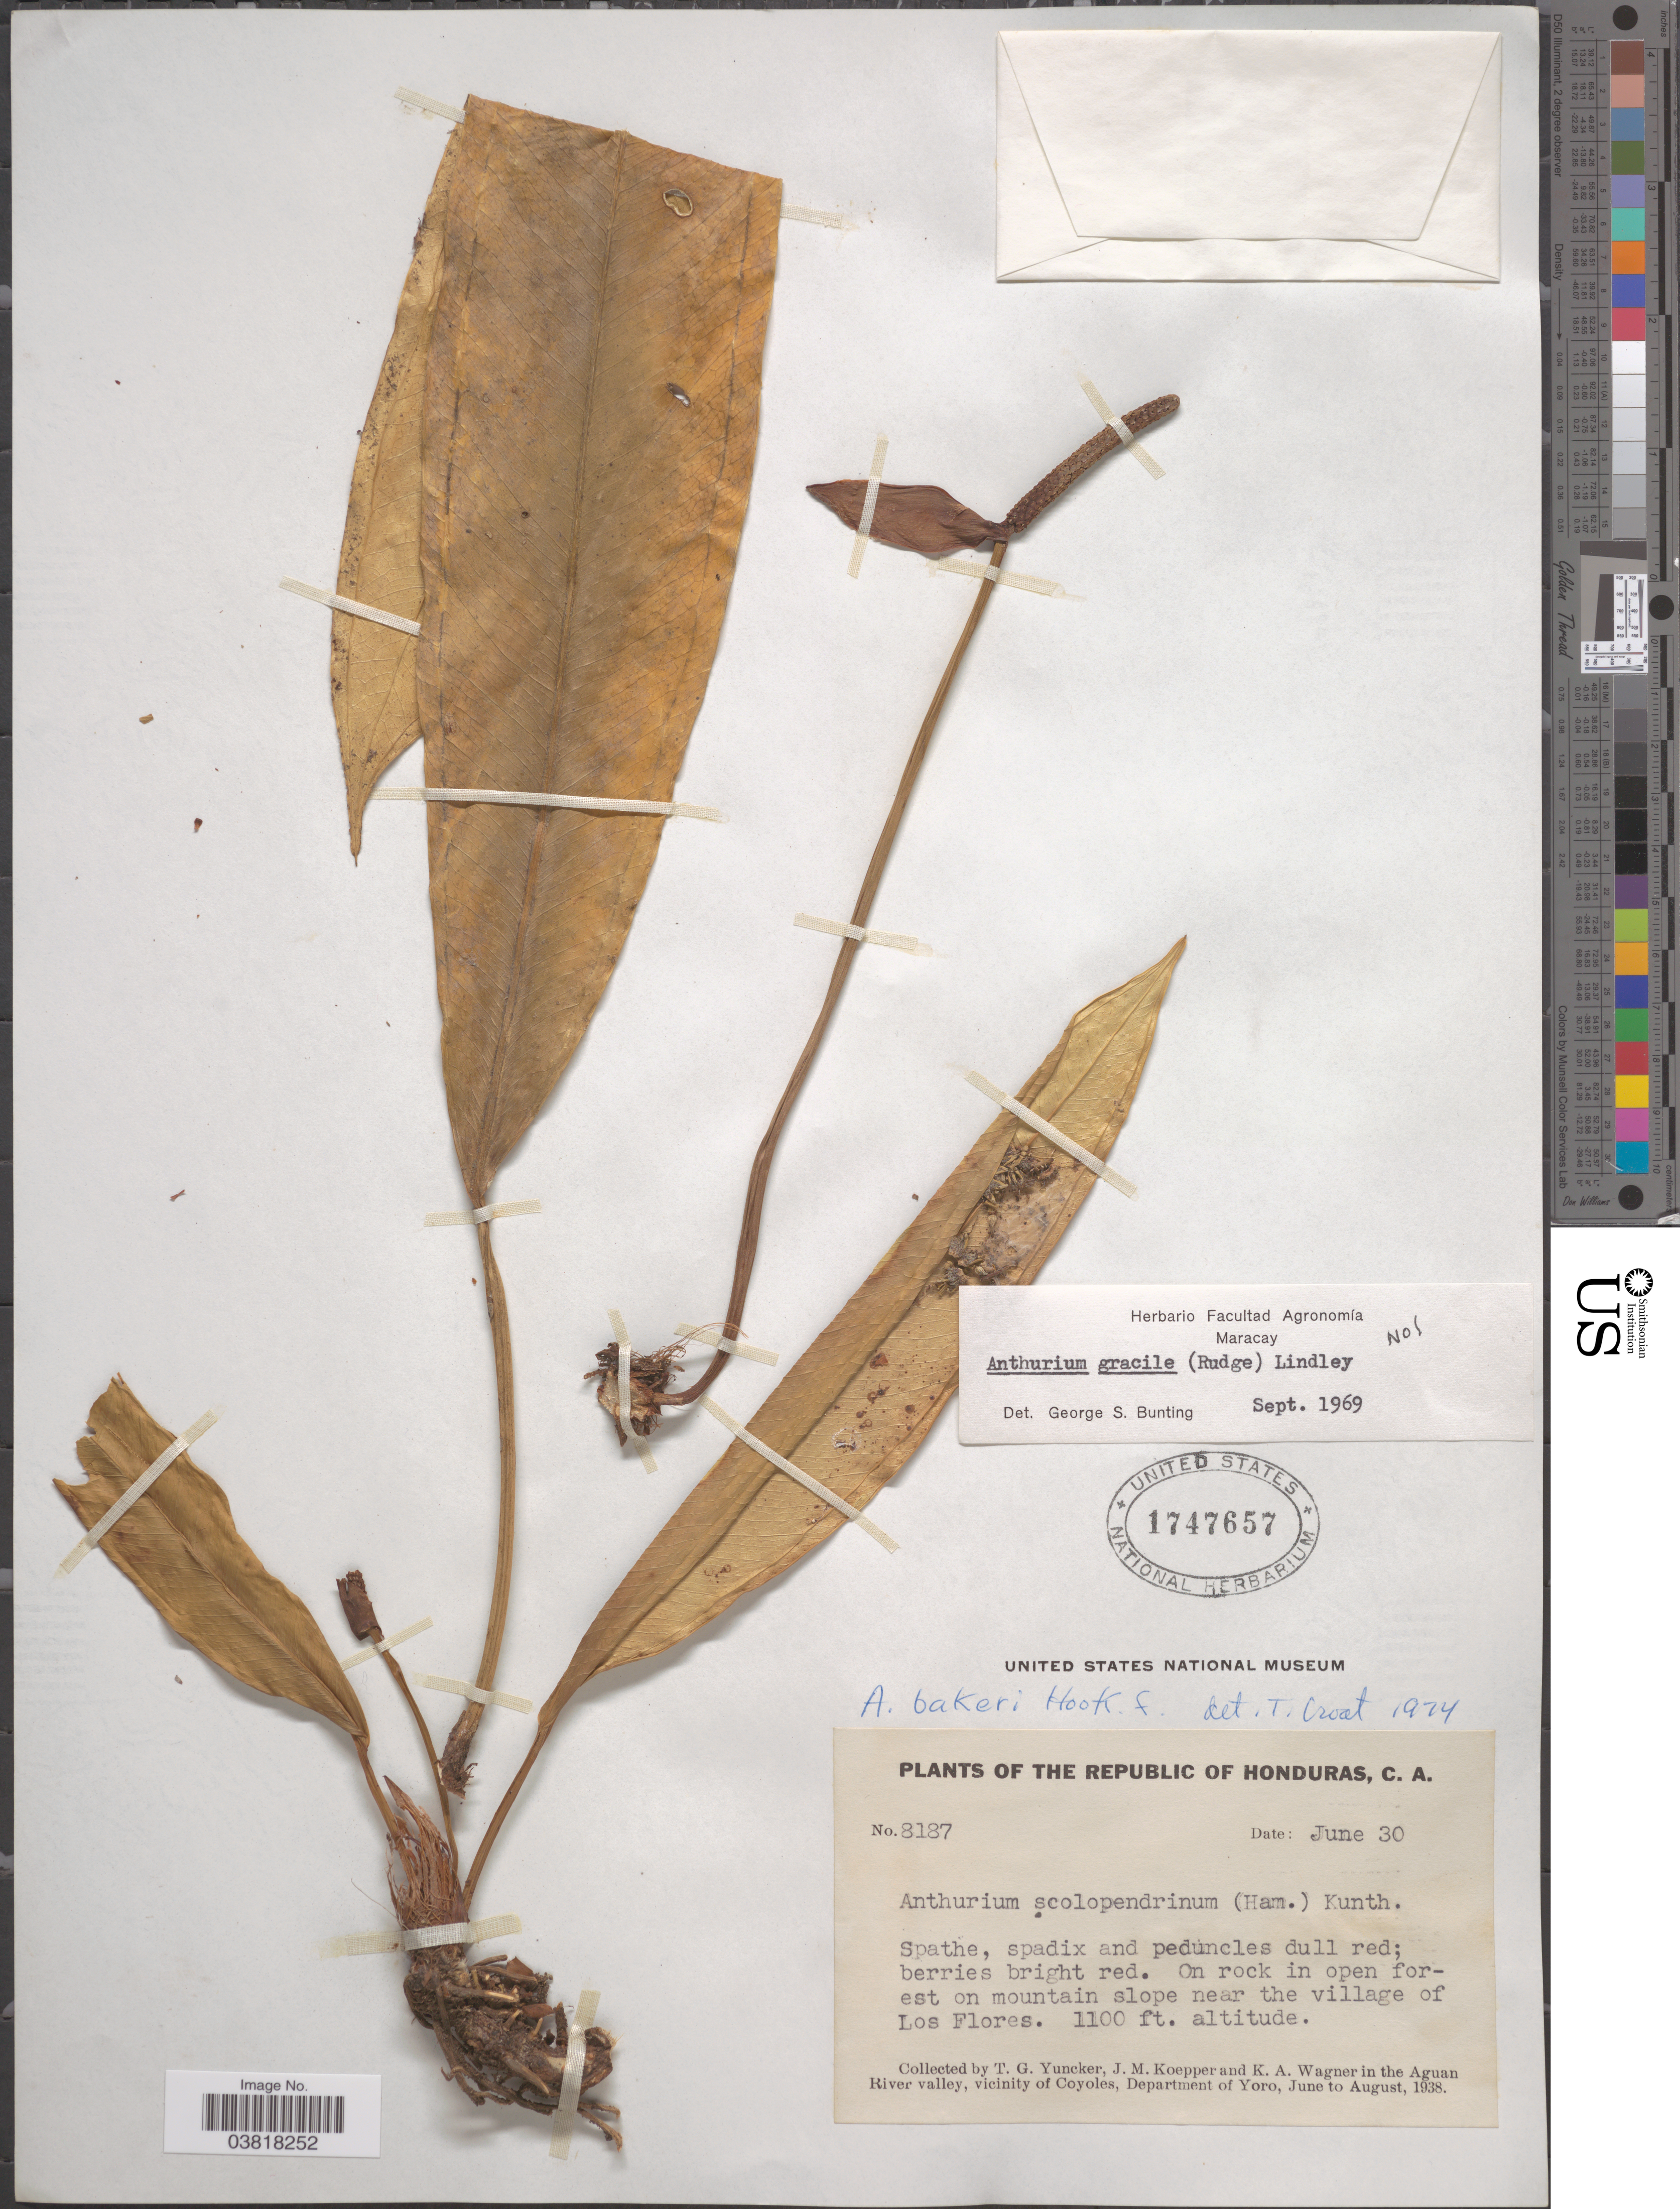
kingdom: Plantae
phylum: Tracheophyta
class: Liliopsida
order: Alismatales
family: Araceae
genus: Anthurium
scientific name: Anthurium bakeri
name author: Hook. f.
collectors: T. G. Yuncker, J. M. Koepper & K. A. Wagner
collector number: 8187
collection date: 1938-06-30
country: Honduras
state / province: Yoro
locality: On rock in open forest on mountain slope near the village of Los Flores. In the Aguan River valley, vicinity of Coyoles, Department of Yoro.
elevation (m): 335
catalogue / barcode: US 1747657